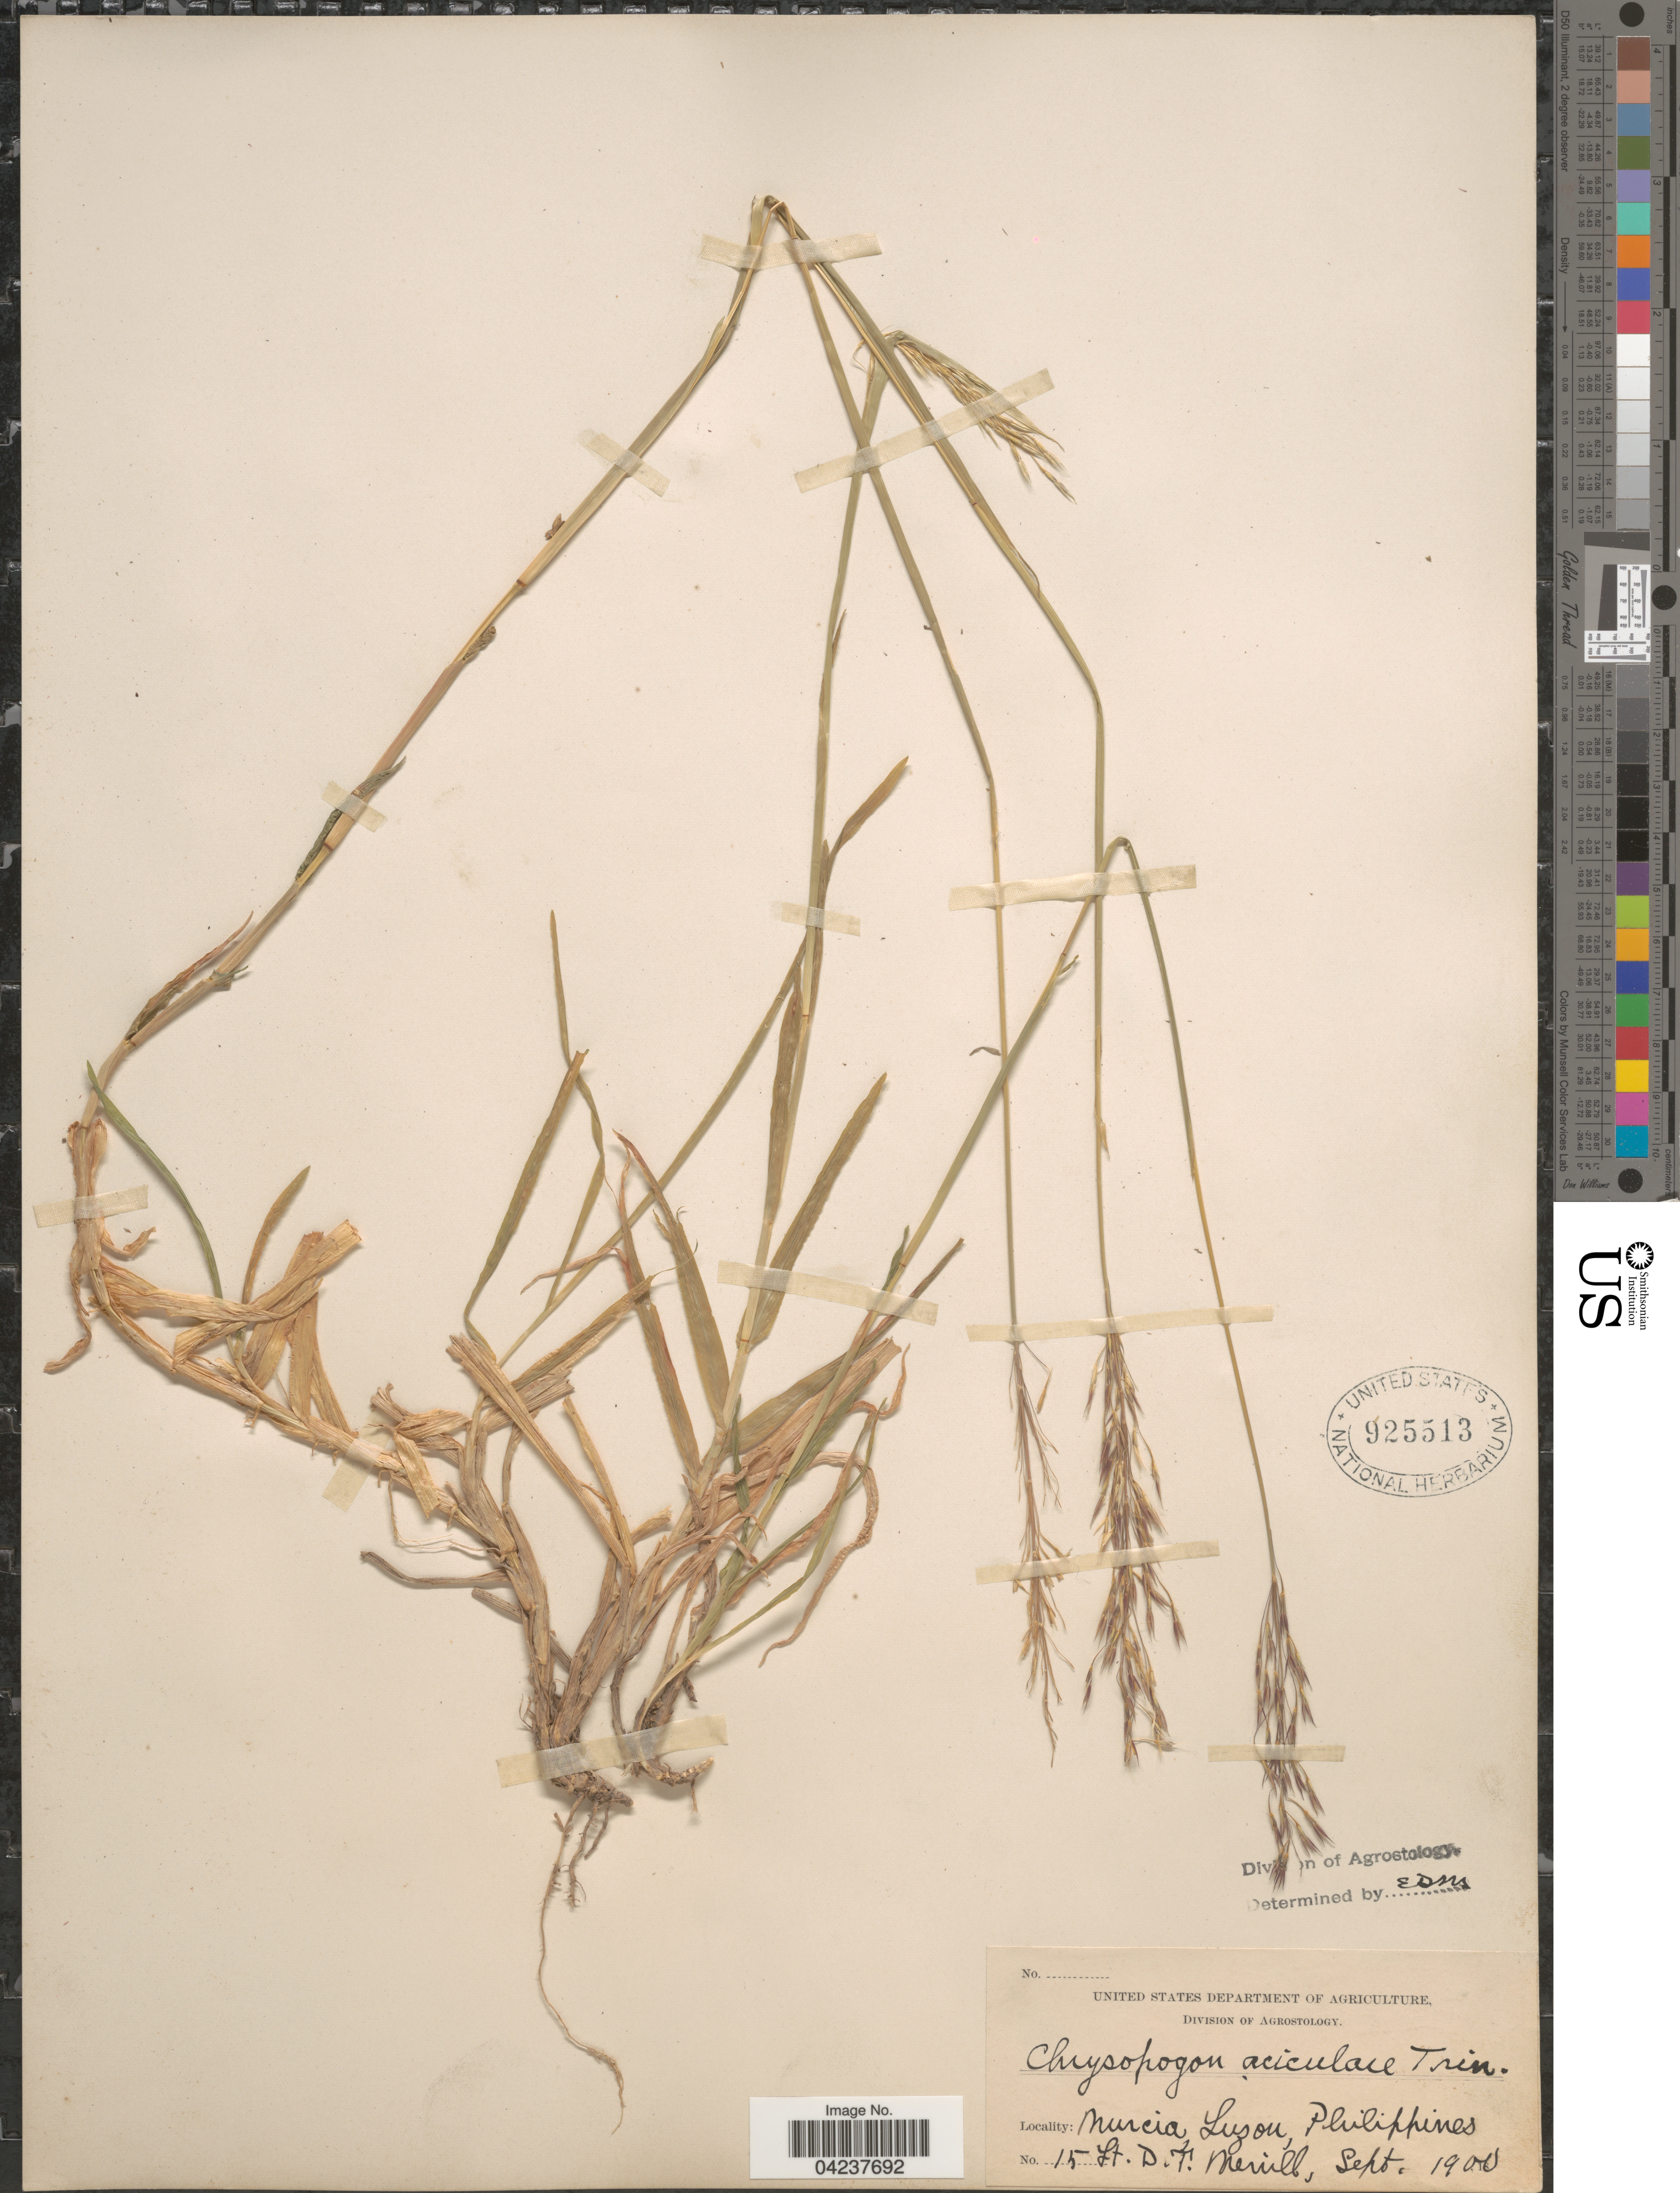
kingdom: Plantae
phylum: Tracheophyta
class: Liliopsida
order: Poales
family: Poaceae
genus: Chrysopogon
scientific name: Chrysopogon aciculatus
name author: (Retz.) Trin.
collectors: D. Merrill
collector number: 15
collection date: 1900-09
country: Philippines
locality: Murcia, Luzon.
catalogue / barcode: US 925513